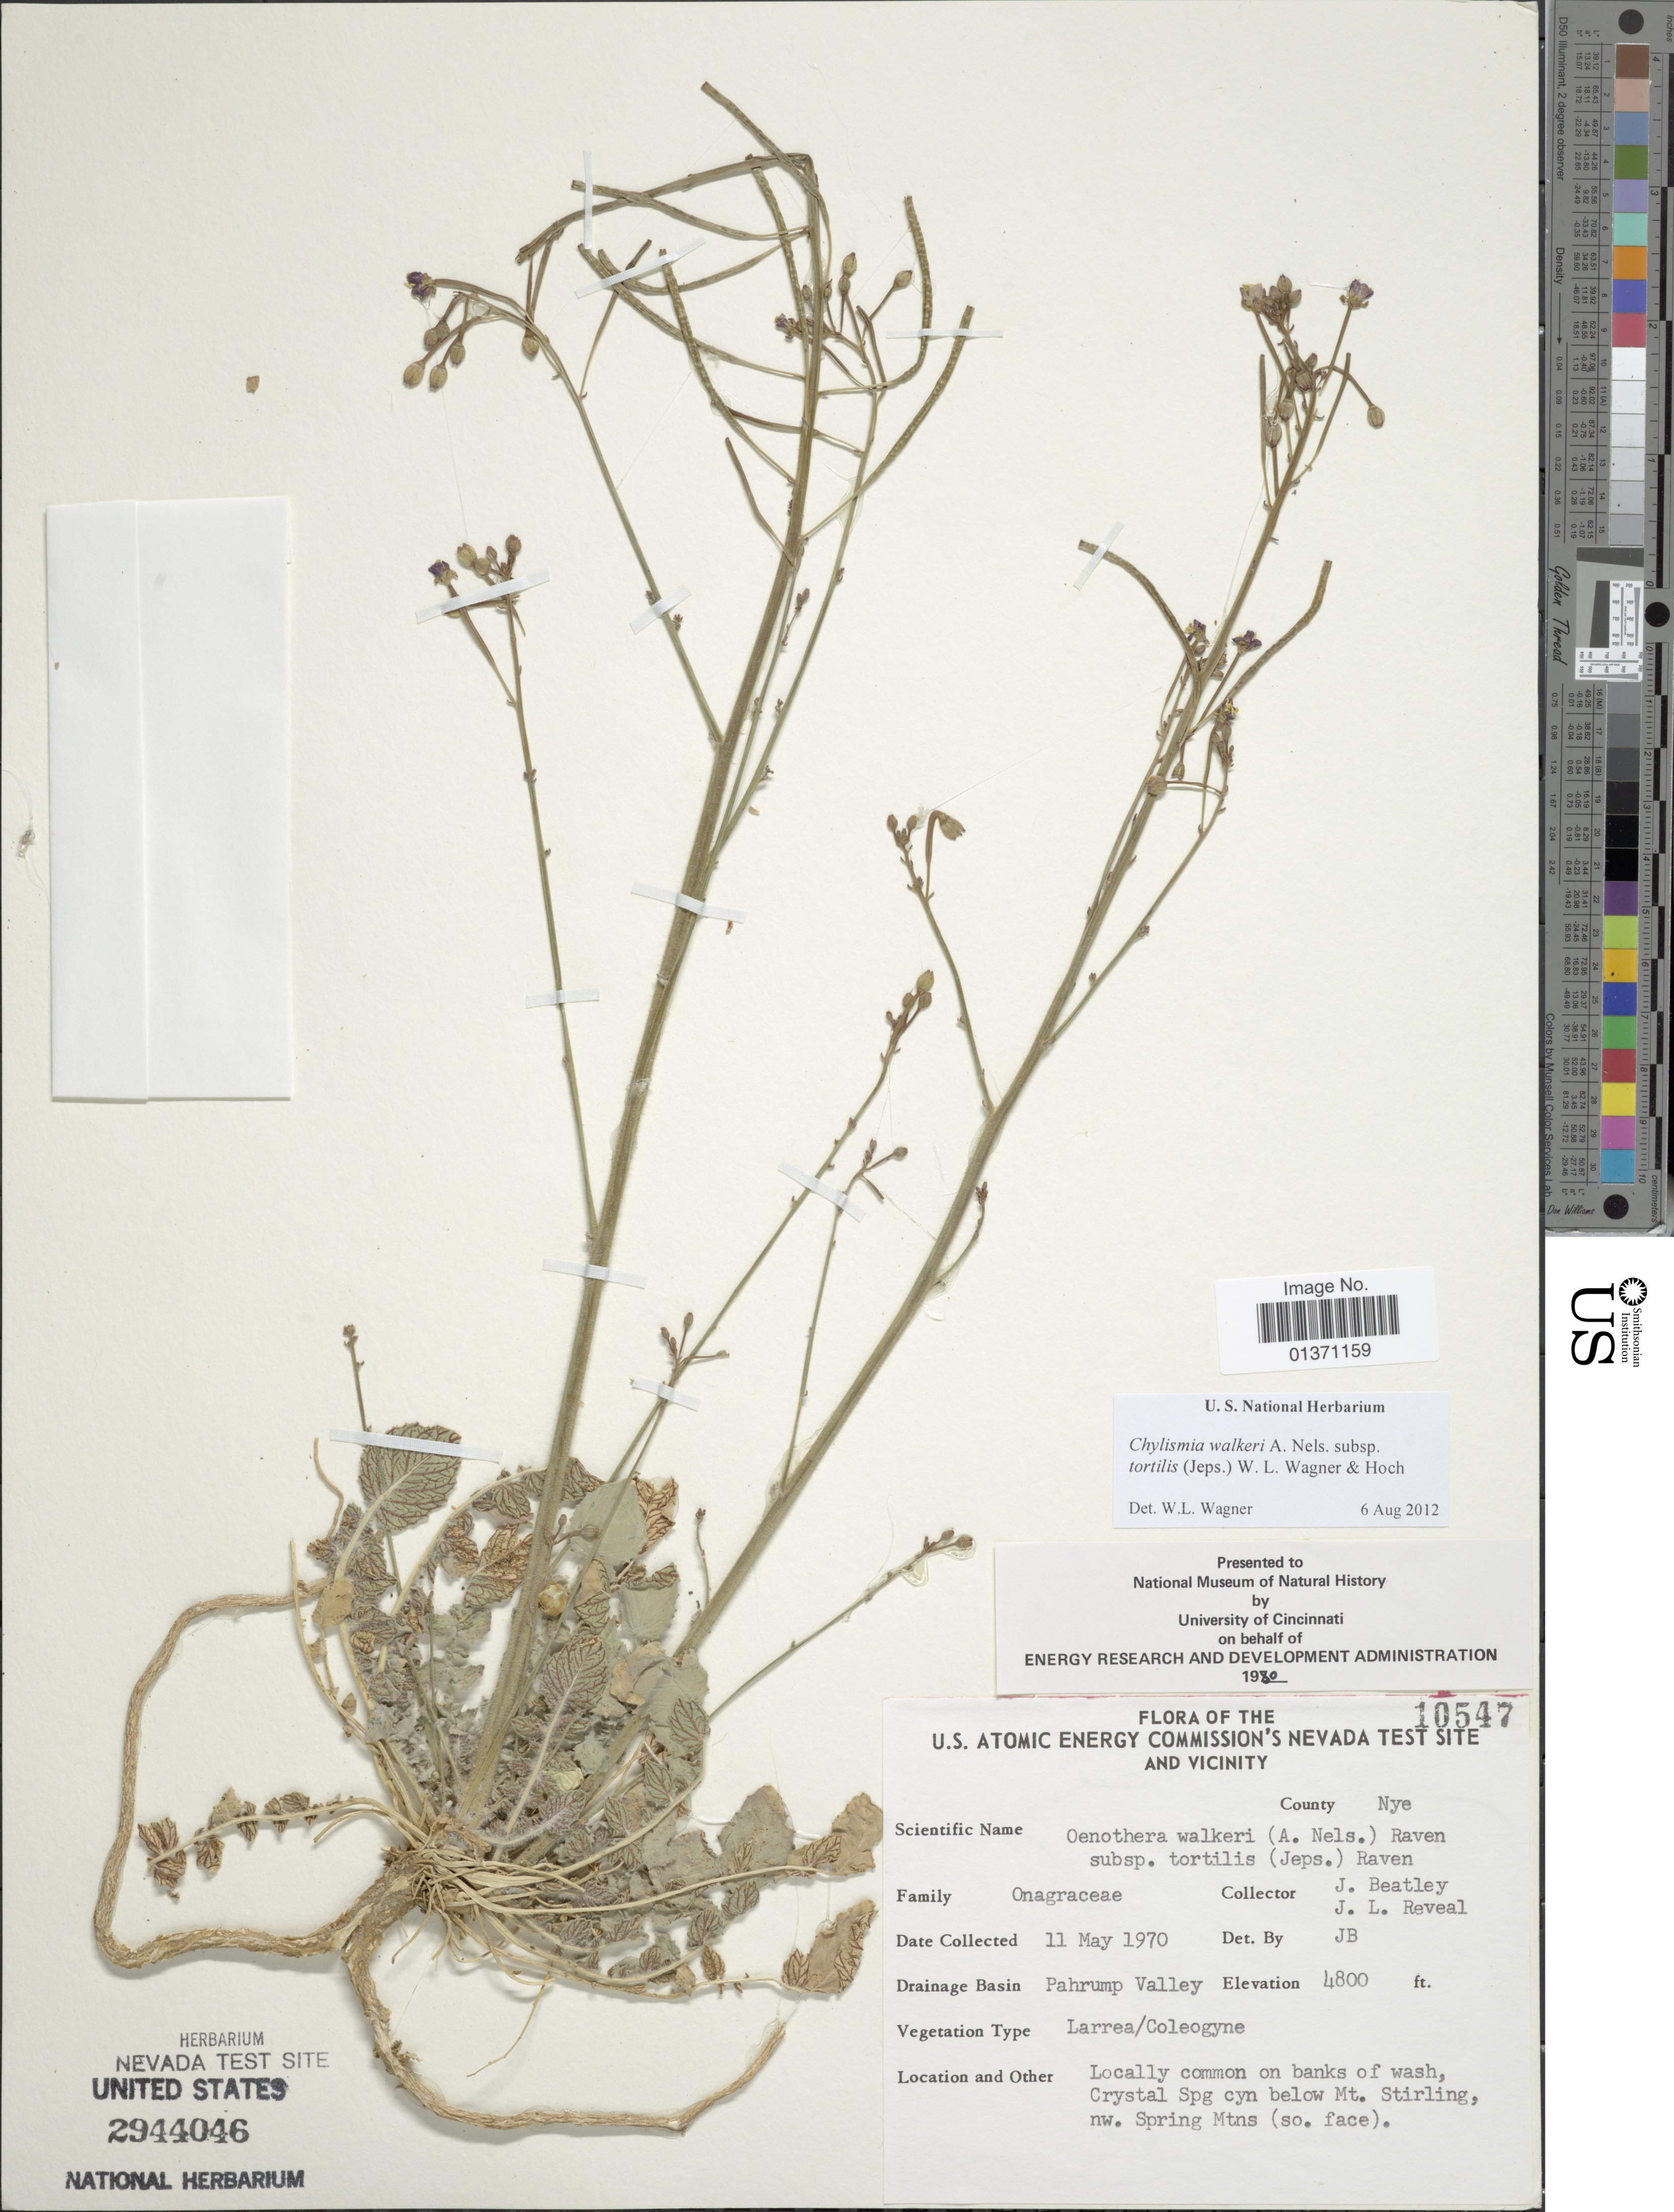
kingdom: Plantae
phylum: Tracheophyta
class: Magnoliopsida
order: Myrtales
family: Onagraceae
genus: Chylismia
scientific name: Chylismia walkeri subsp. tortilis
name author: (Jeps.) W.L. Wagner & Hoch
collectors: J. C. Beatley & J. L. Reveal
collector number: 10547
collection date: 1970-05-11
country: United States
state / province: Nevada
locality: U. S. Atomic Energy Commission's Nevada Test Site and Vicinity, Pahrump Valley, locally common on banks of wash, Crystal Spg cyn below Mt. Stirling, nw. Spring Mtns (so. face), County Nye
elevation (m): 1463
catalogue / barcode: US 2944046